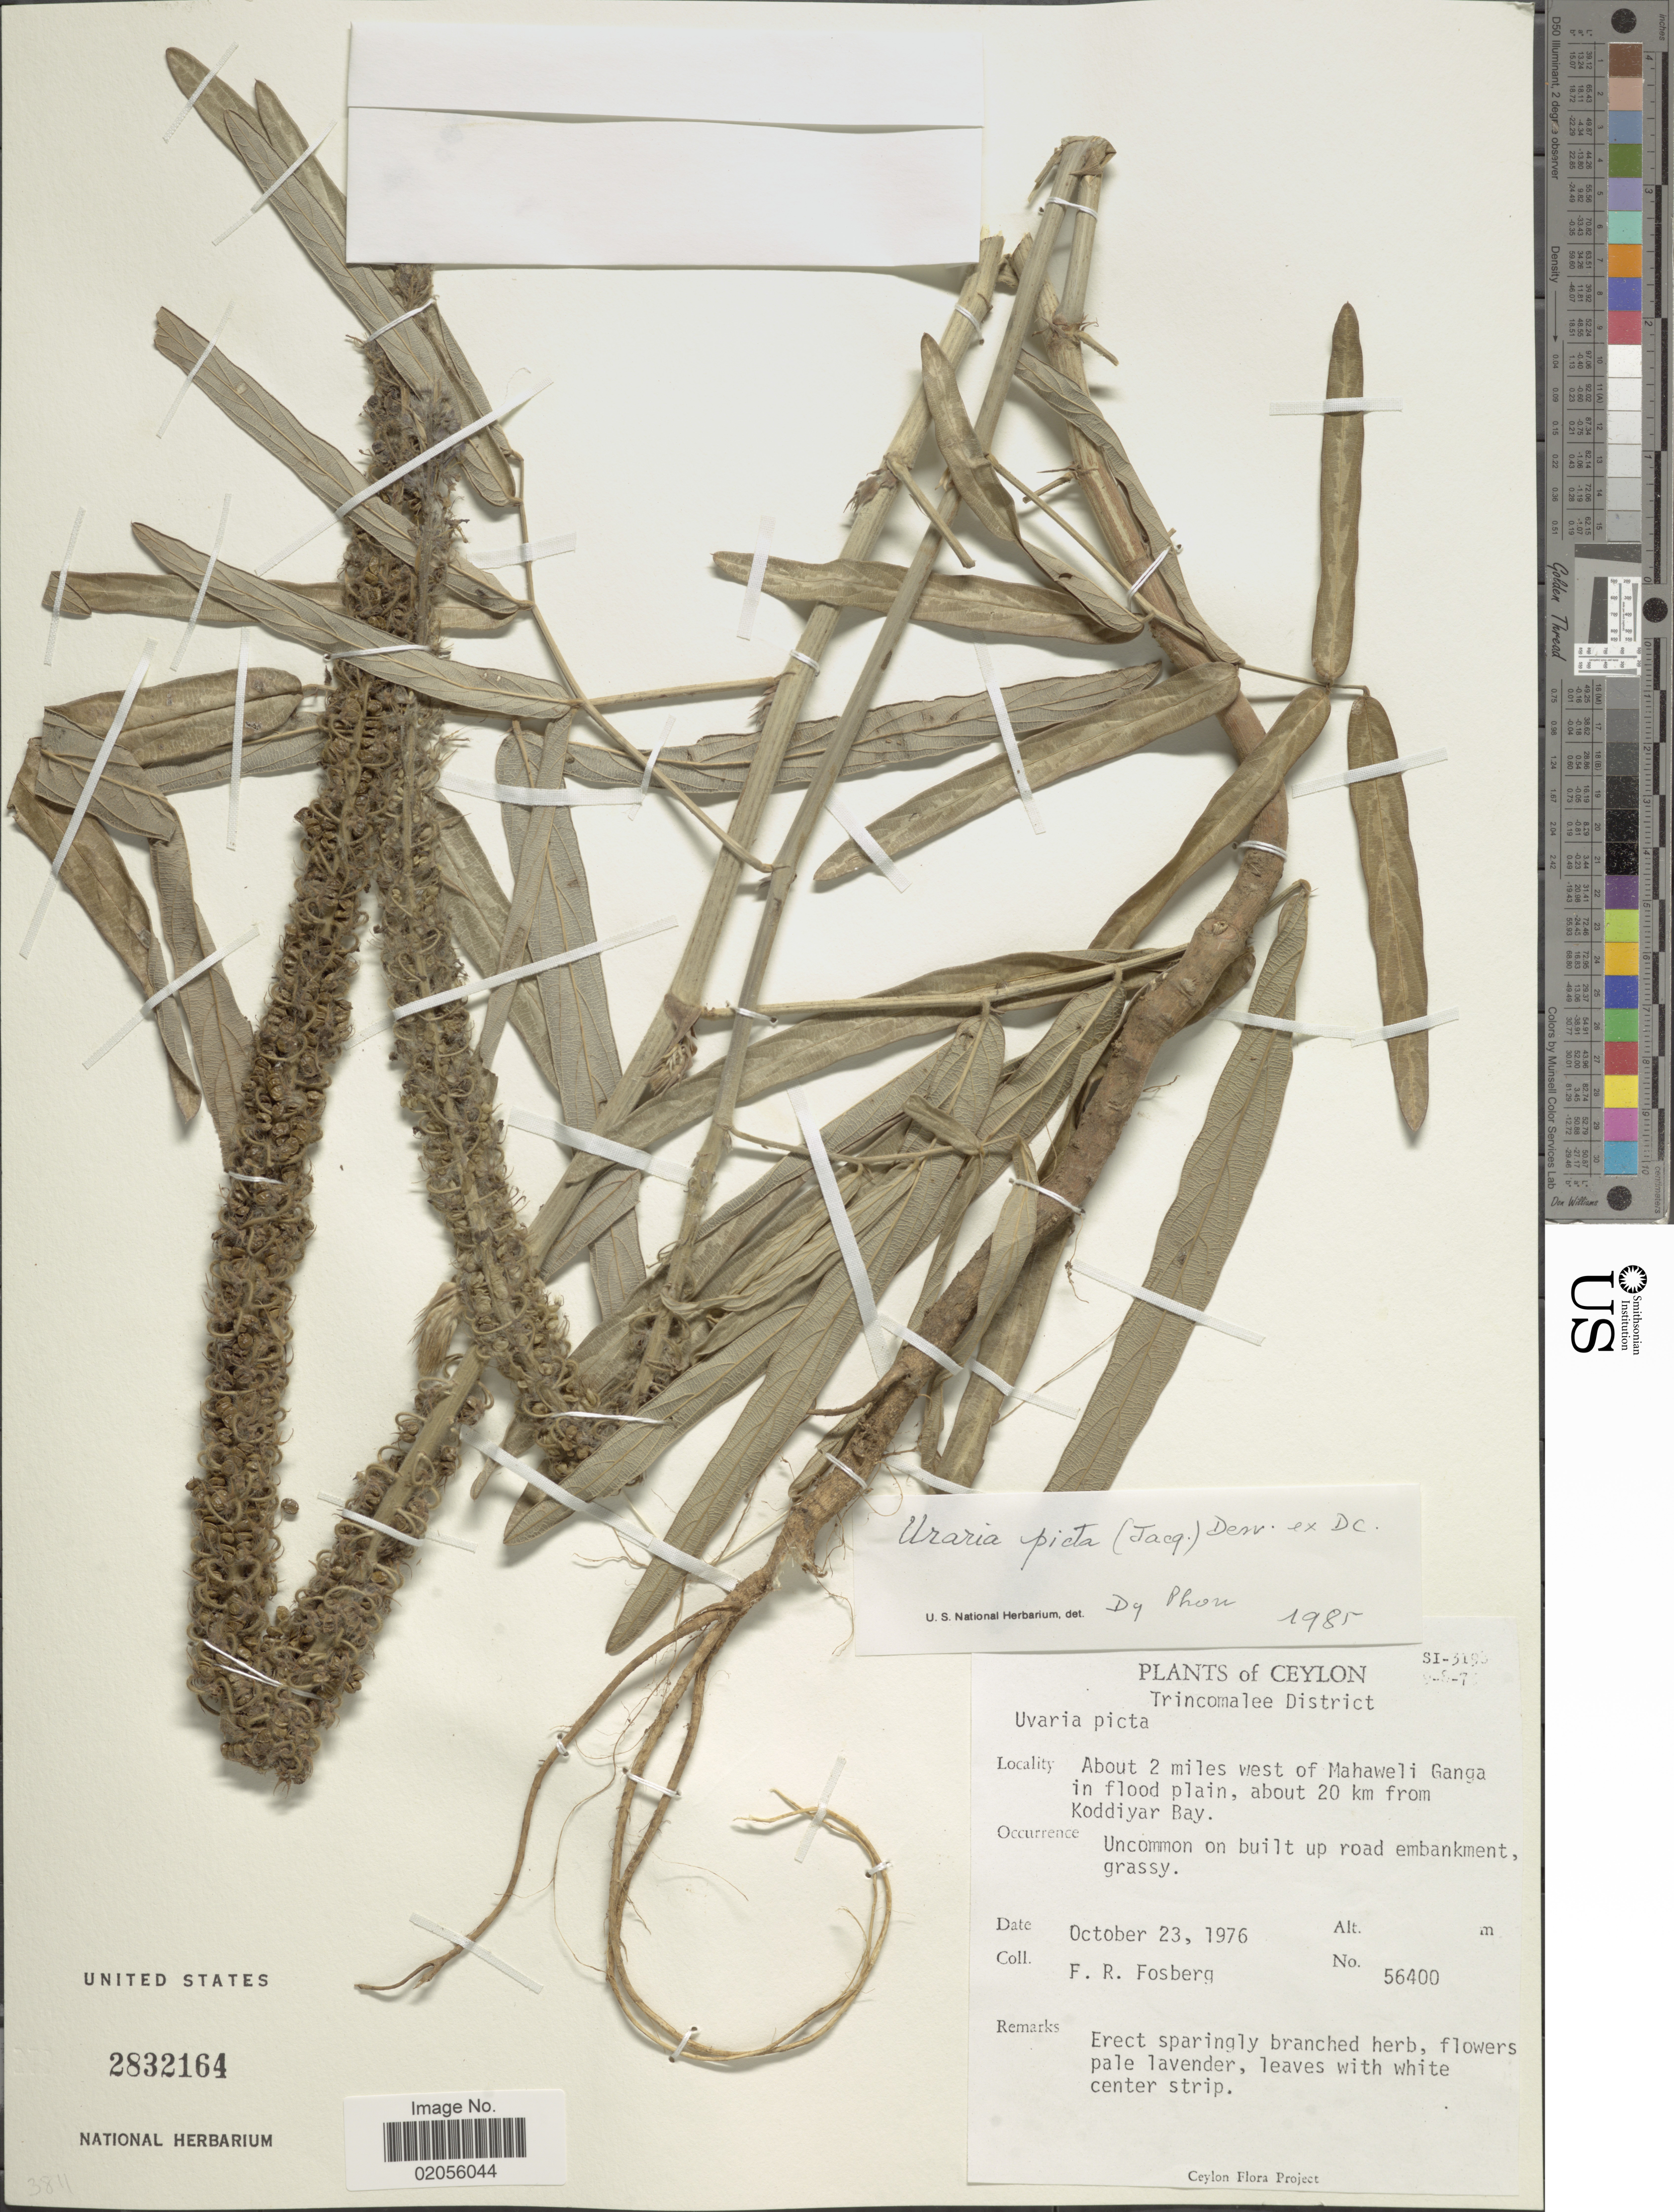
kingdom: Plantae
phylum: Tracheophyta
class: Magnoliopsida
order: Fabales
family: Fabaceae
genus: Uraria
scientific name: Uraria picta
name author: (Jacq.) DC.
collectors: F. R. Fosberg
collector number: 56400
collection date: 1976-10-23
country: Sri Lanka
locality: Ceylon. About 2 miles west of Mahaweli Ganga in flood plain, about 20 km from Koddiyar Bay.Trincomalee District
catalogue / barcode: US 2832164